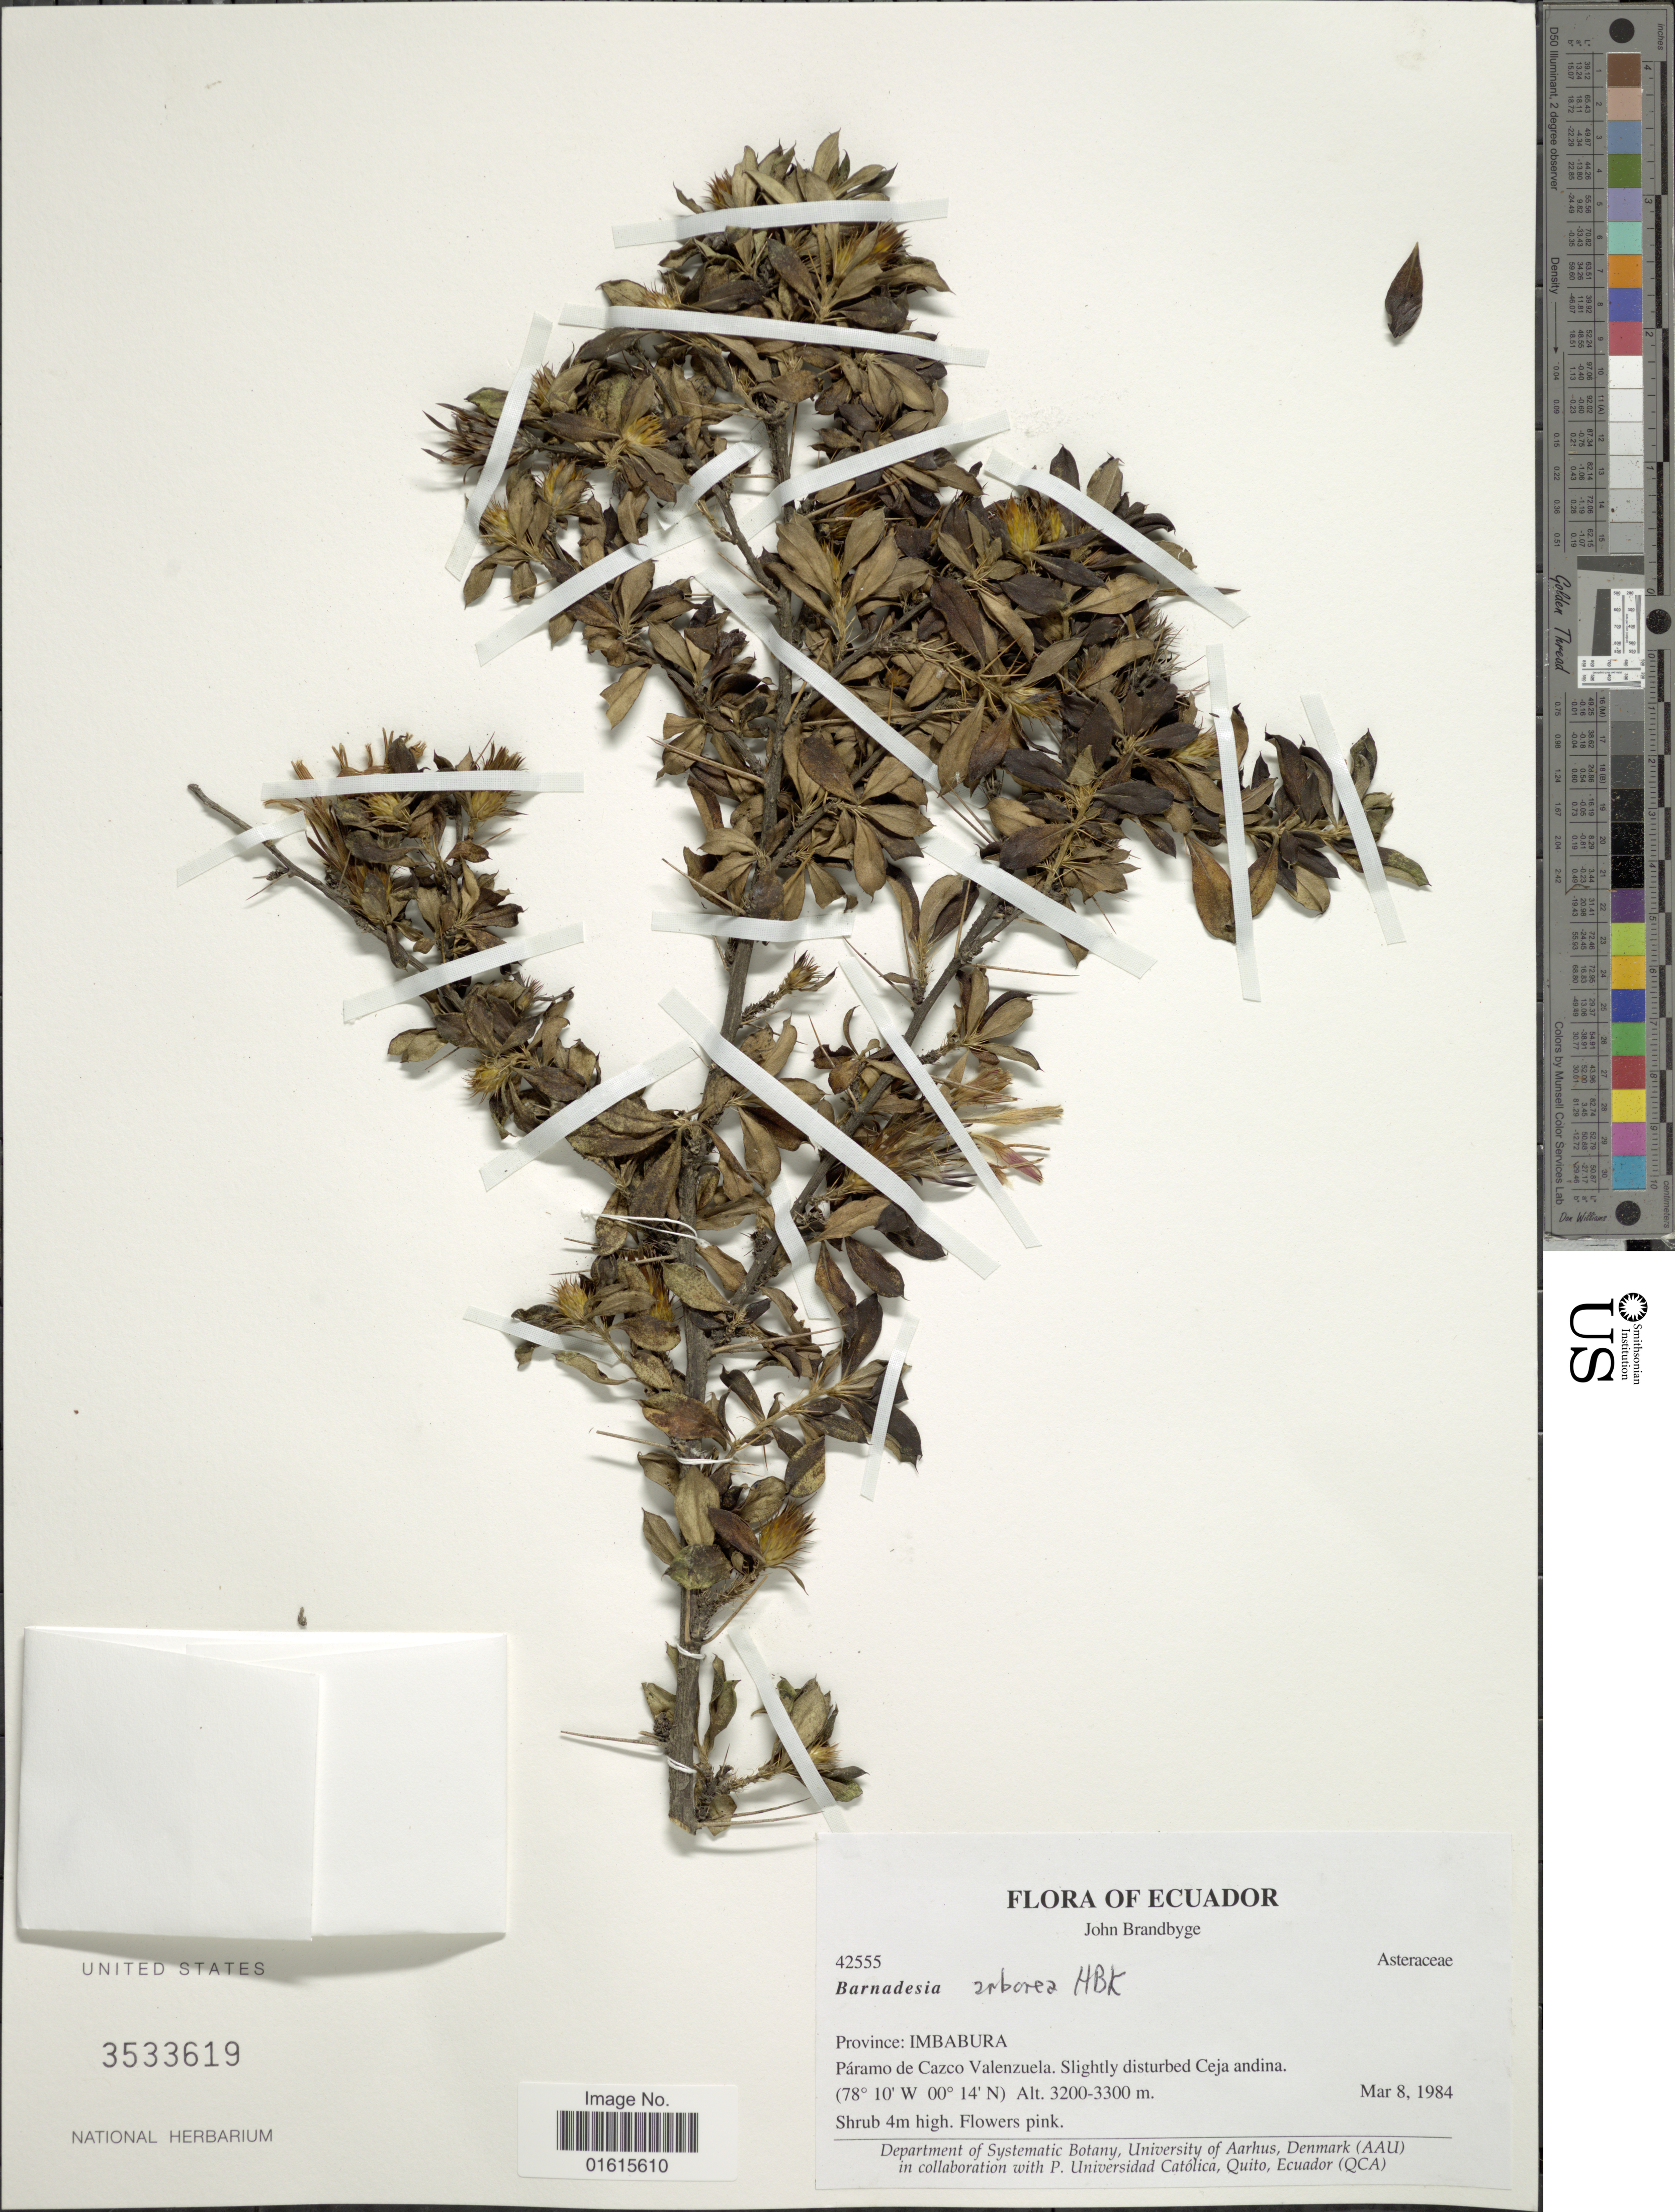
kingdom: Plantae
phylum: Tracheophyta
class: Magnoliopsida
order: Asterales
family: Asteraceae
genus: Barnadesia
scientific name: Barnadesia arborea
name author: Kunth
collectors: J. Brandbyge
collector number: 42555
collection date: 1984-03-08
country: Ecuador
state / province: Imbabura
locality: Paramo de Cazco Valenzuela. Slightly disturbed Ceja andina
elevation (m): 3200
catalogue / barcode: US 3533619